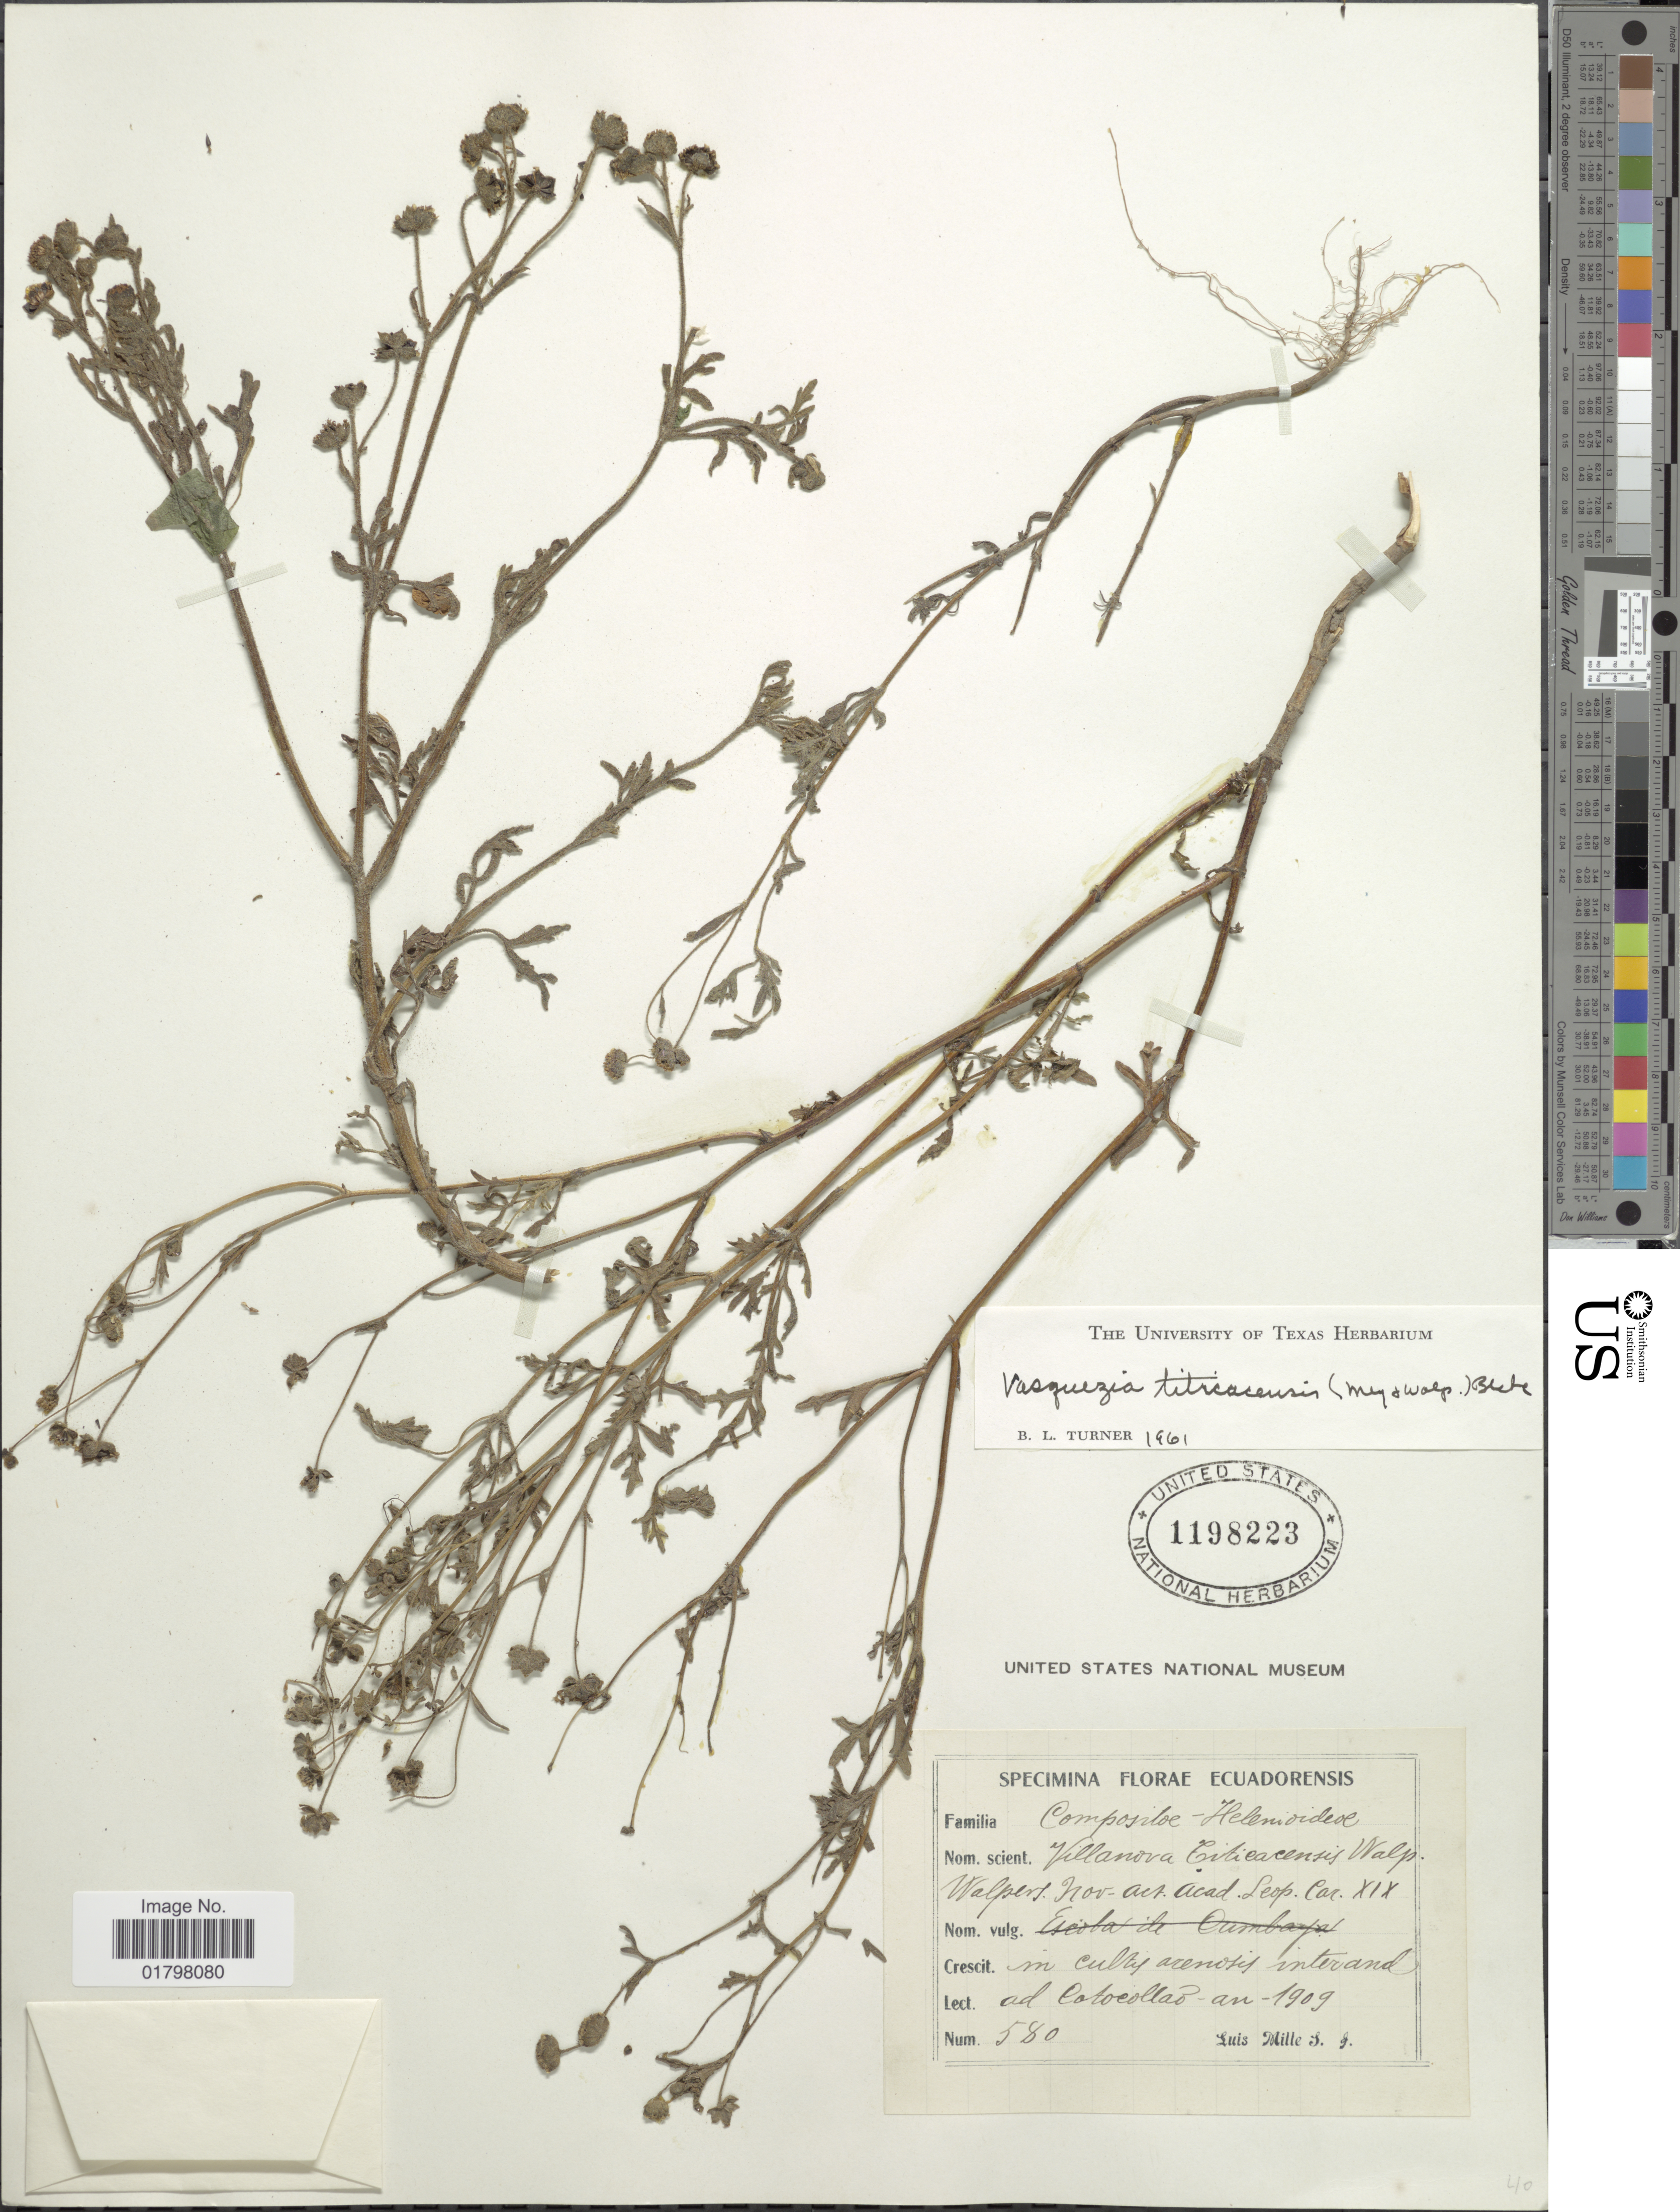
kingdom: Plantae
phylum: Tracheophyta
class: Magnoliopsida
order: Asterales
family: Asteraceae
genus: Vasquesia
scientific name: Vasquesia titicacensis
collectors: L. Mille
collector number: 580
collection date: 1909-01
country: Ecuador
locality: In cutlis arenosis inter and ad Catocollao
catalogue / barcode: US 1198223